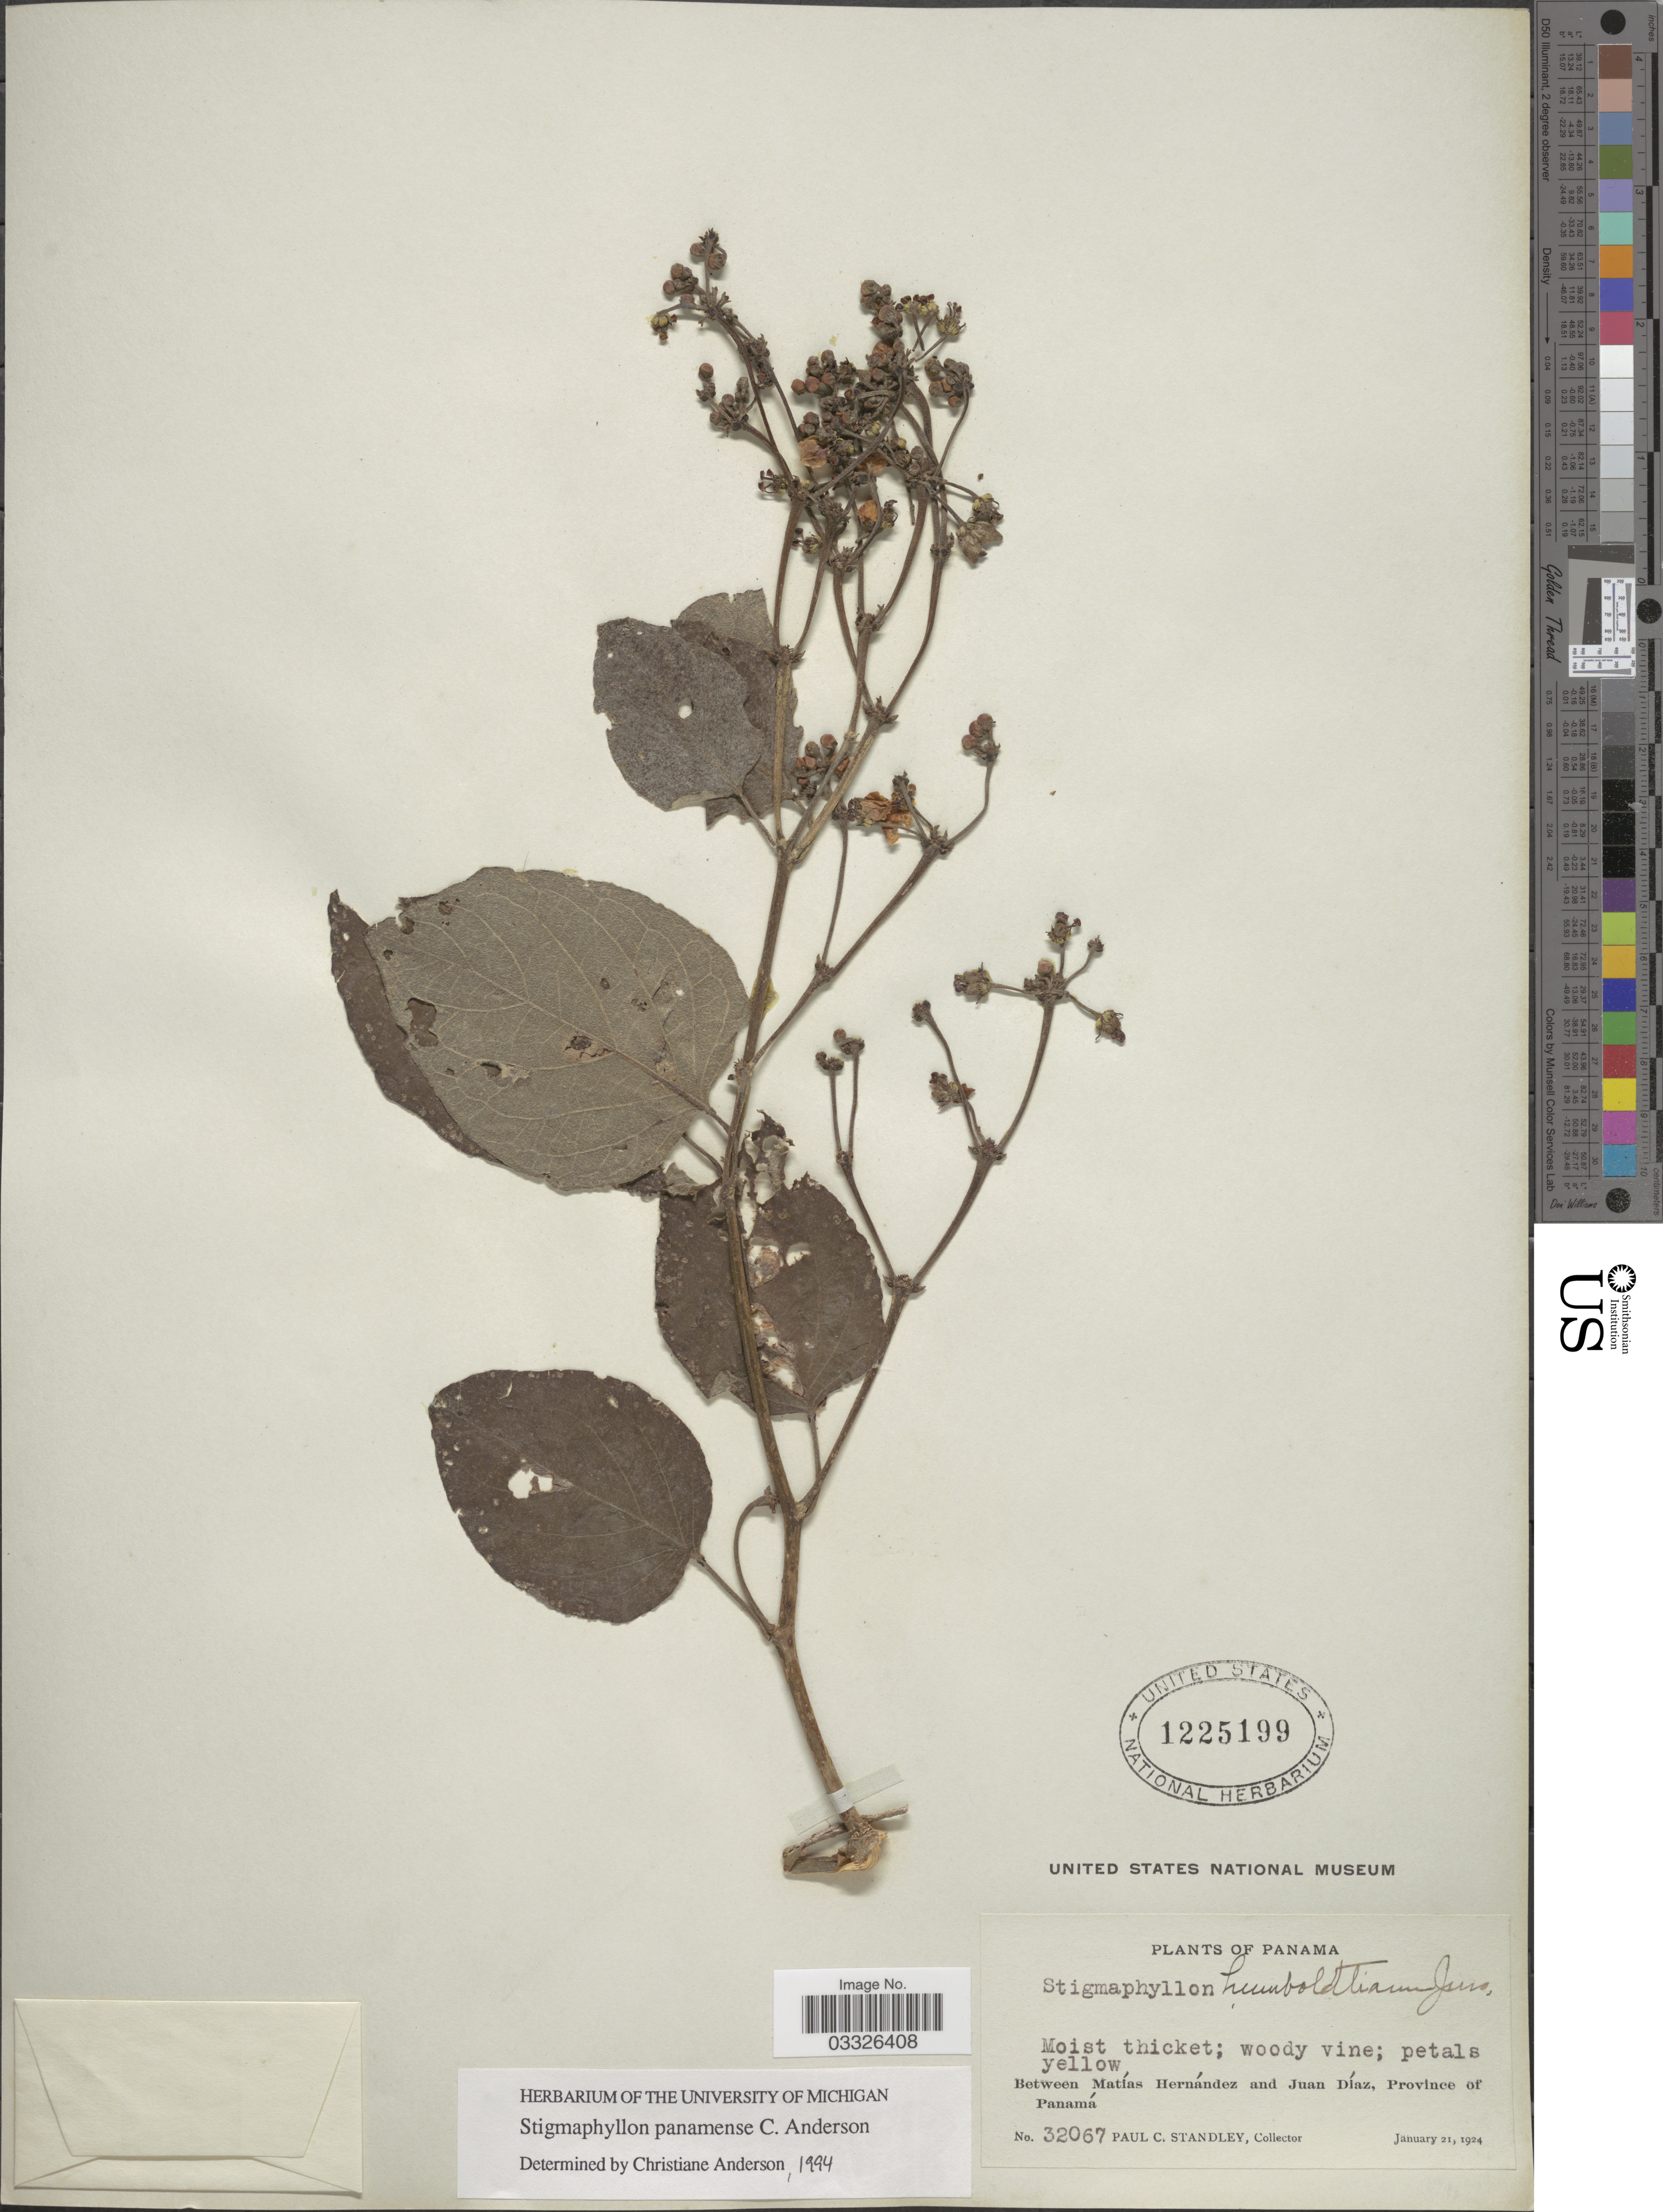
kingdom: Plantae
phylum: Tracheophyta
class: Magnoliopsida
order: Malpighiales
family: Malpighiaceae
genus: Stigmaphyllon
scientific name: Stigmaphyllon panamense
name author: C.E. Anderson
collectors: P. C. Standley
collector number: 32067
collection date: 1924-01-21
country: Panama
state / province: Panamá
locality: Between Matías Hernández and Juan Díaz.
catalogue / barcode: US 1225199